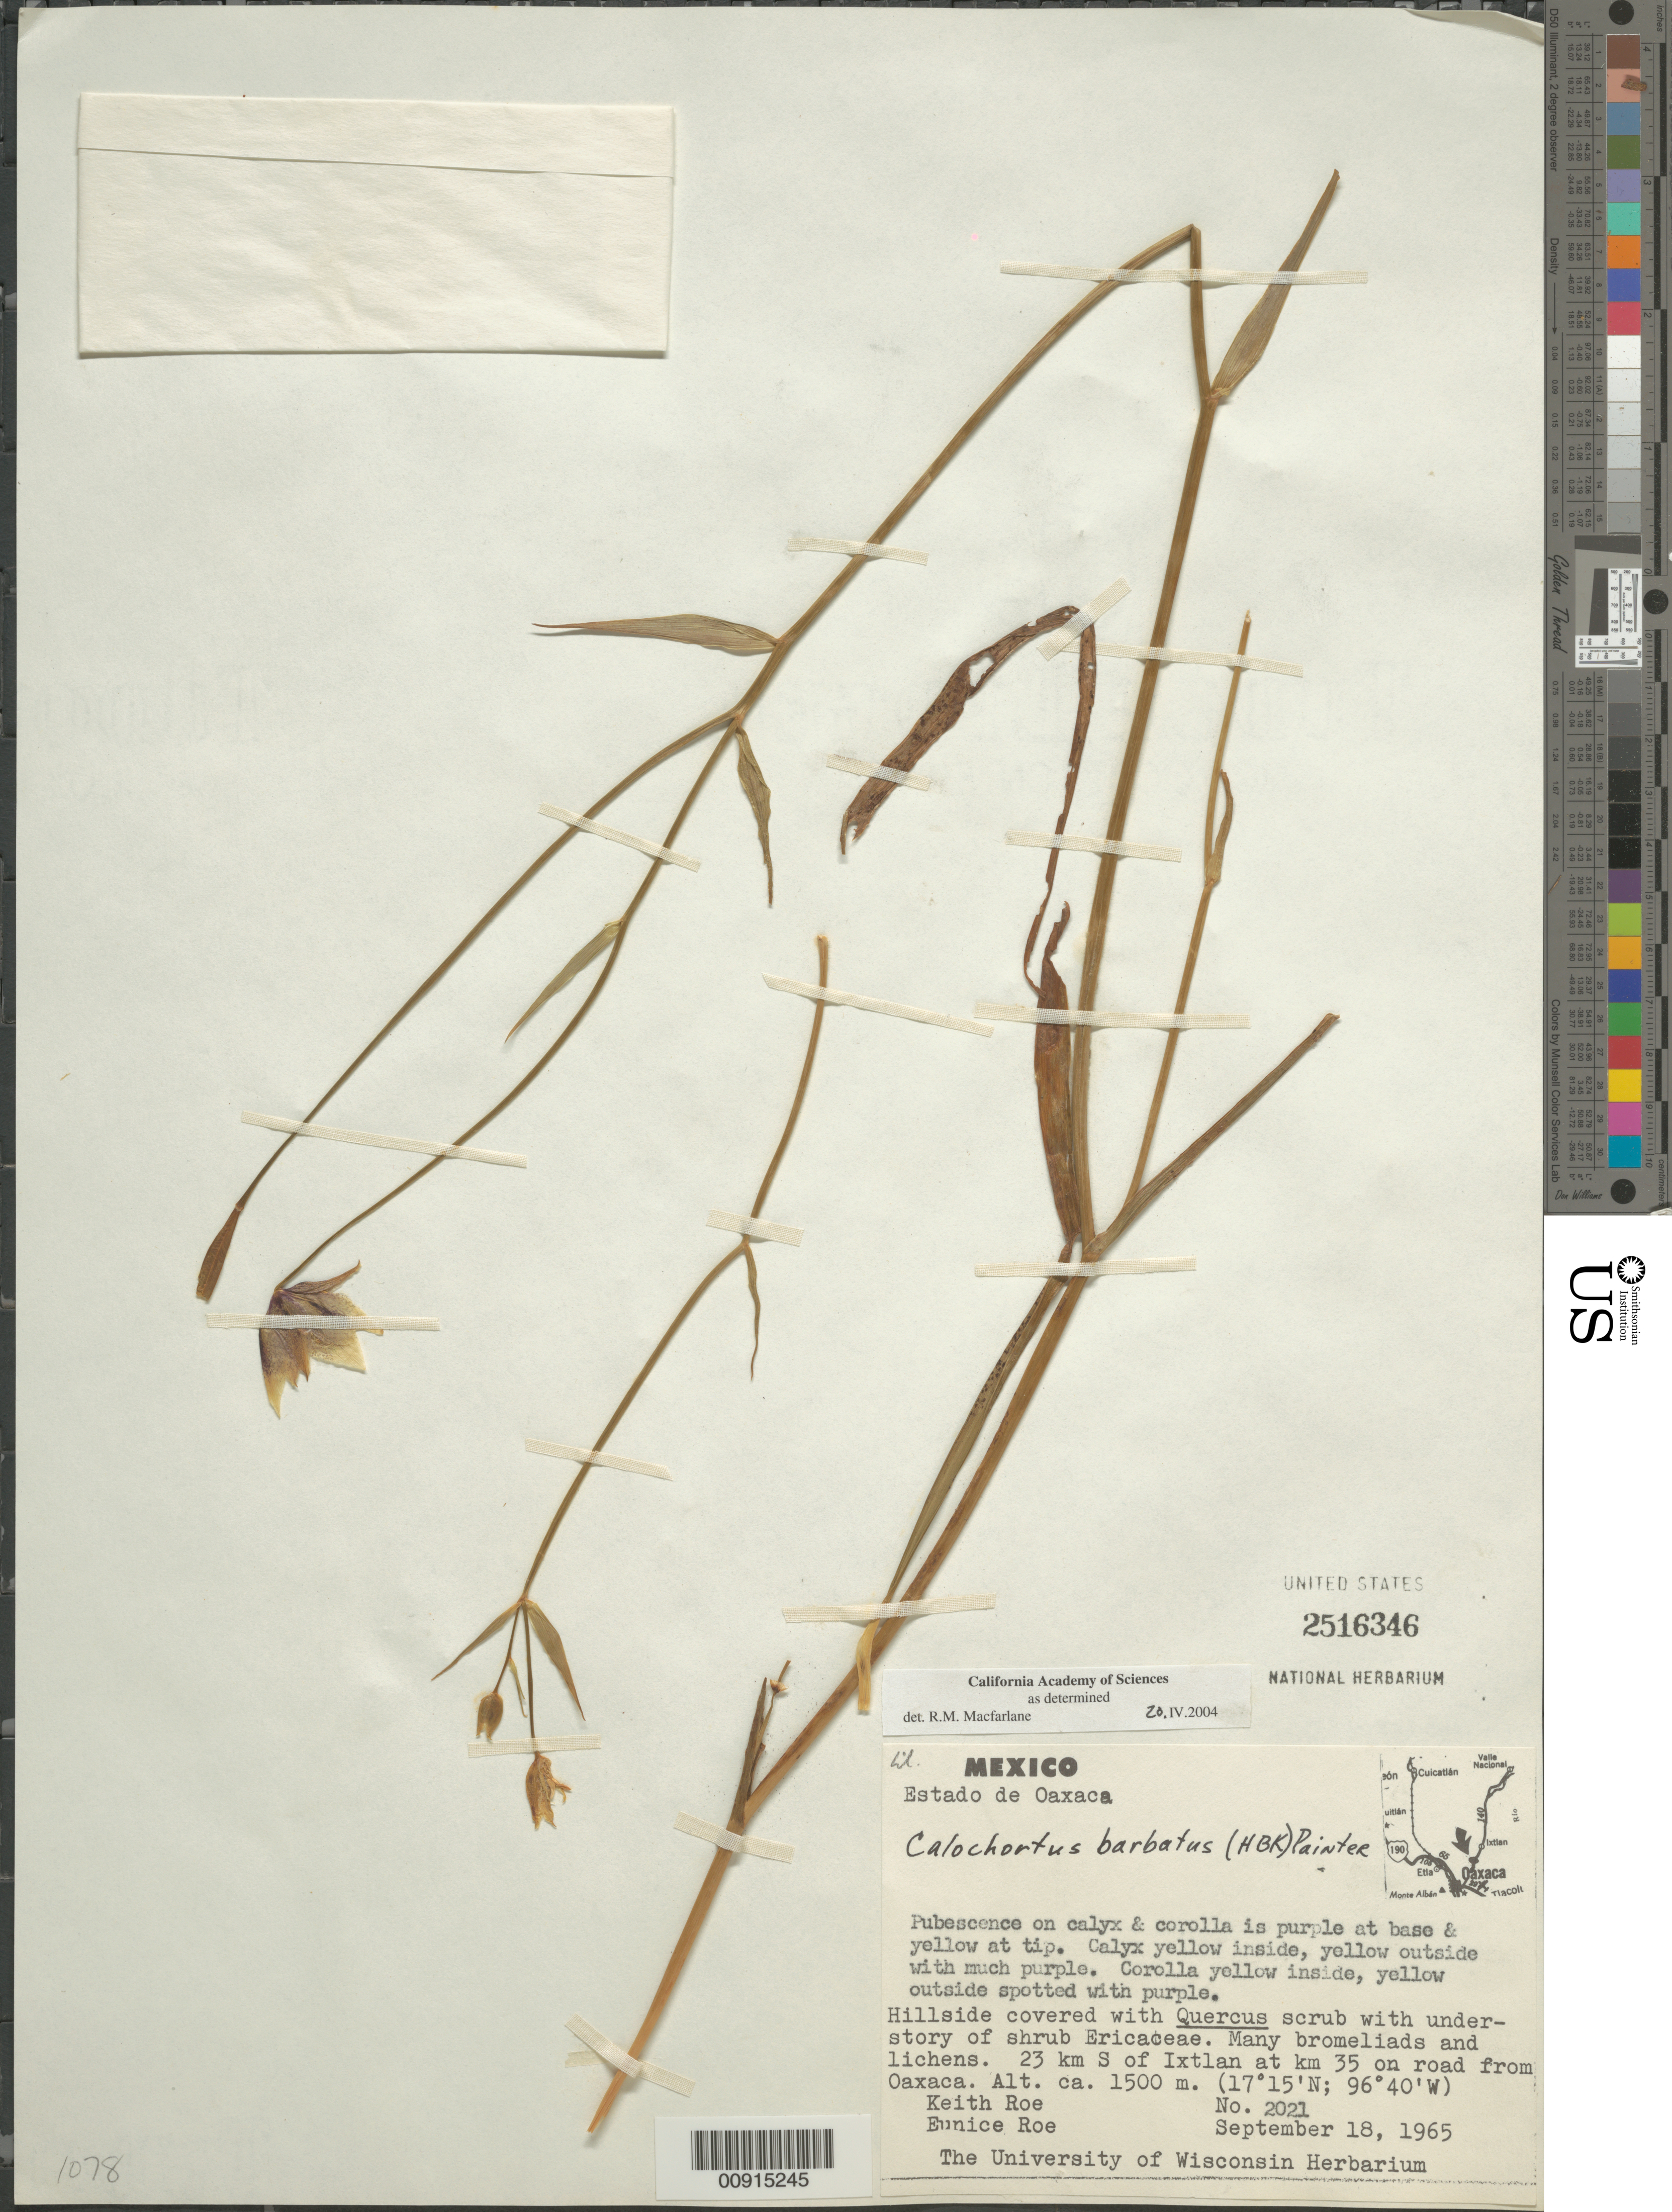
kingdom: Plantae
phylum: Tracheophyta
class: Liliopsida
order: Liliales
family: Liliaceae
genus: Calochortus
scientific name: Calochortus barbatus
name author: (Kunth) J.H. Painter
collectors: K. E. Roe & E. Roe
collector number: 2021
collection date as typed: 18 Sep 1965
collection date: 1965-09-18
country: Mexico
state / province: Oaxaca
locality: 23 km S of Ixtlan at km. 35 on road from Oaxaca.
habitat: Hillside covered with Quercus scrub with understory of shrub Ericaceae. Many bromeliads and lichens.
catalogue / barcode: US 2516346